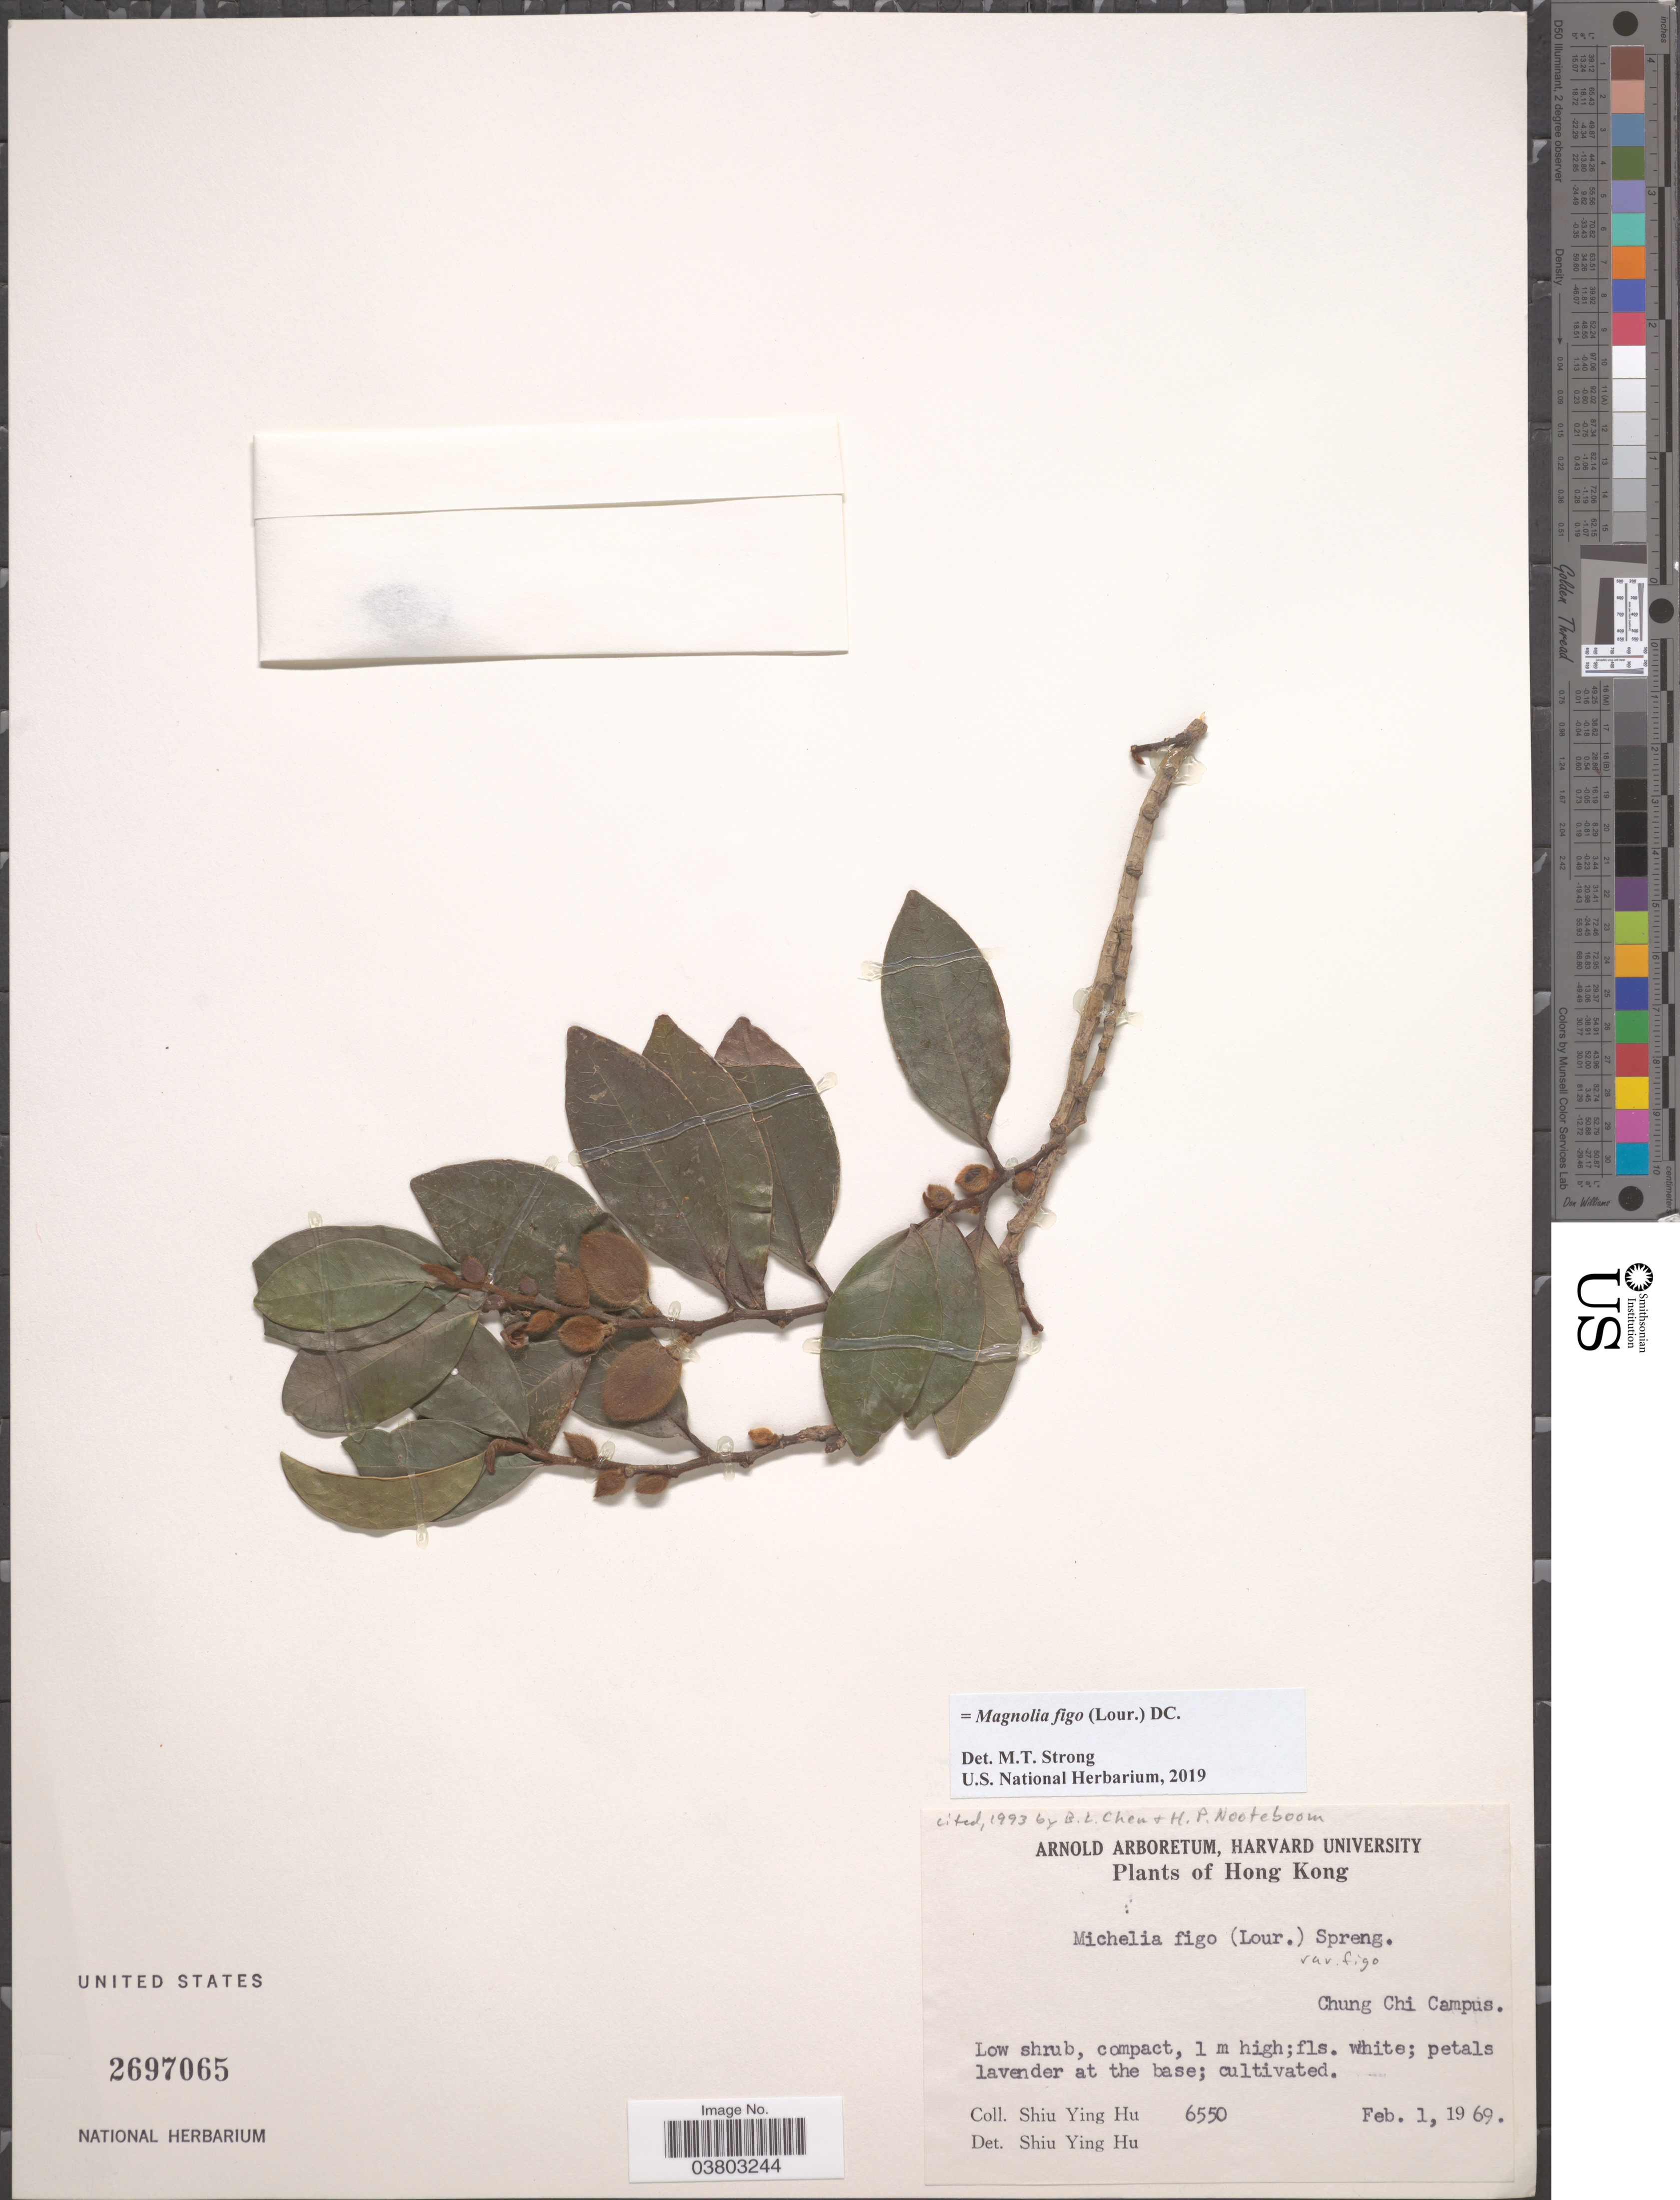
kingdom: Plantae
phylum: Tracheophyta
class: Magnoliopsida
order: Magnoliales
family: Magnoliaceae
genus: Magnolia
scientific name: Magnolia figo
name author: (Lour.) DC.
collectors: S. Y. Hu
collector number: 6550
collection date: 1969-02-01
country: China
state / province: Hong Kong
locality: Chung Chi Campus.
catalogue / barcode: US 2697065